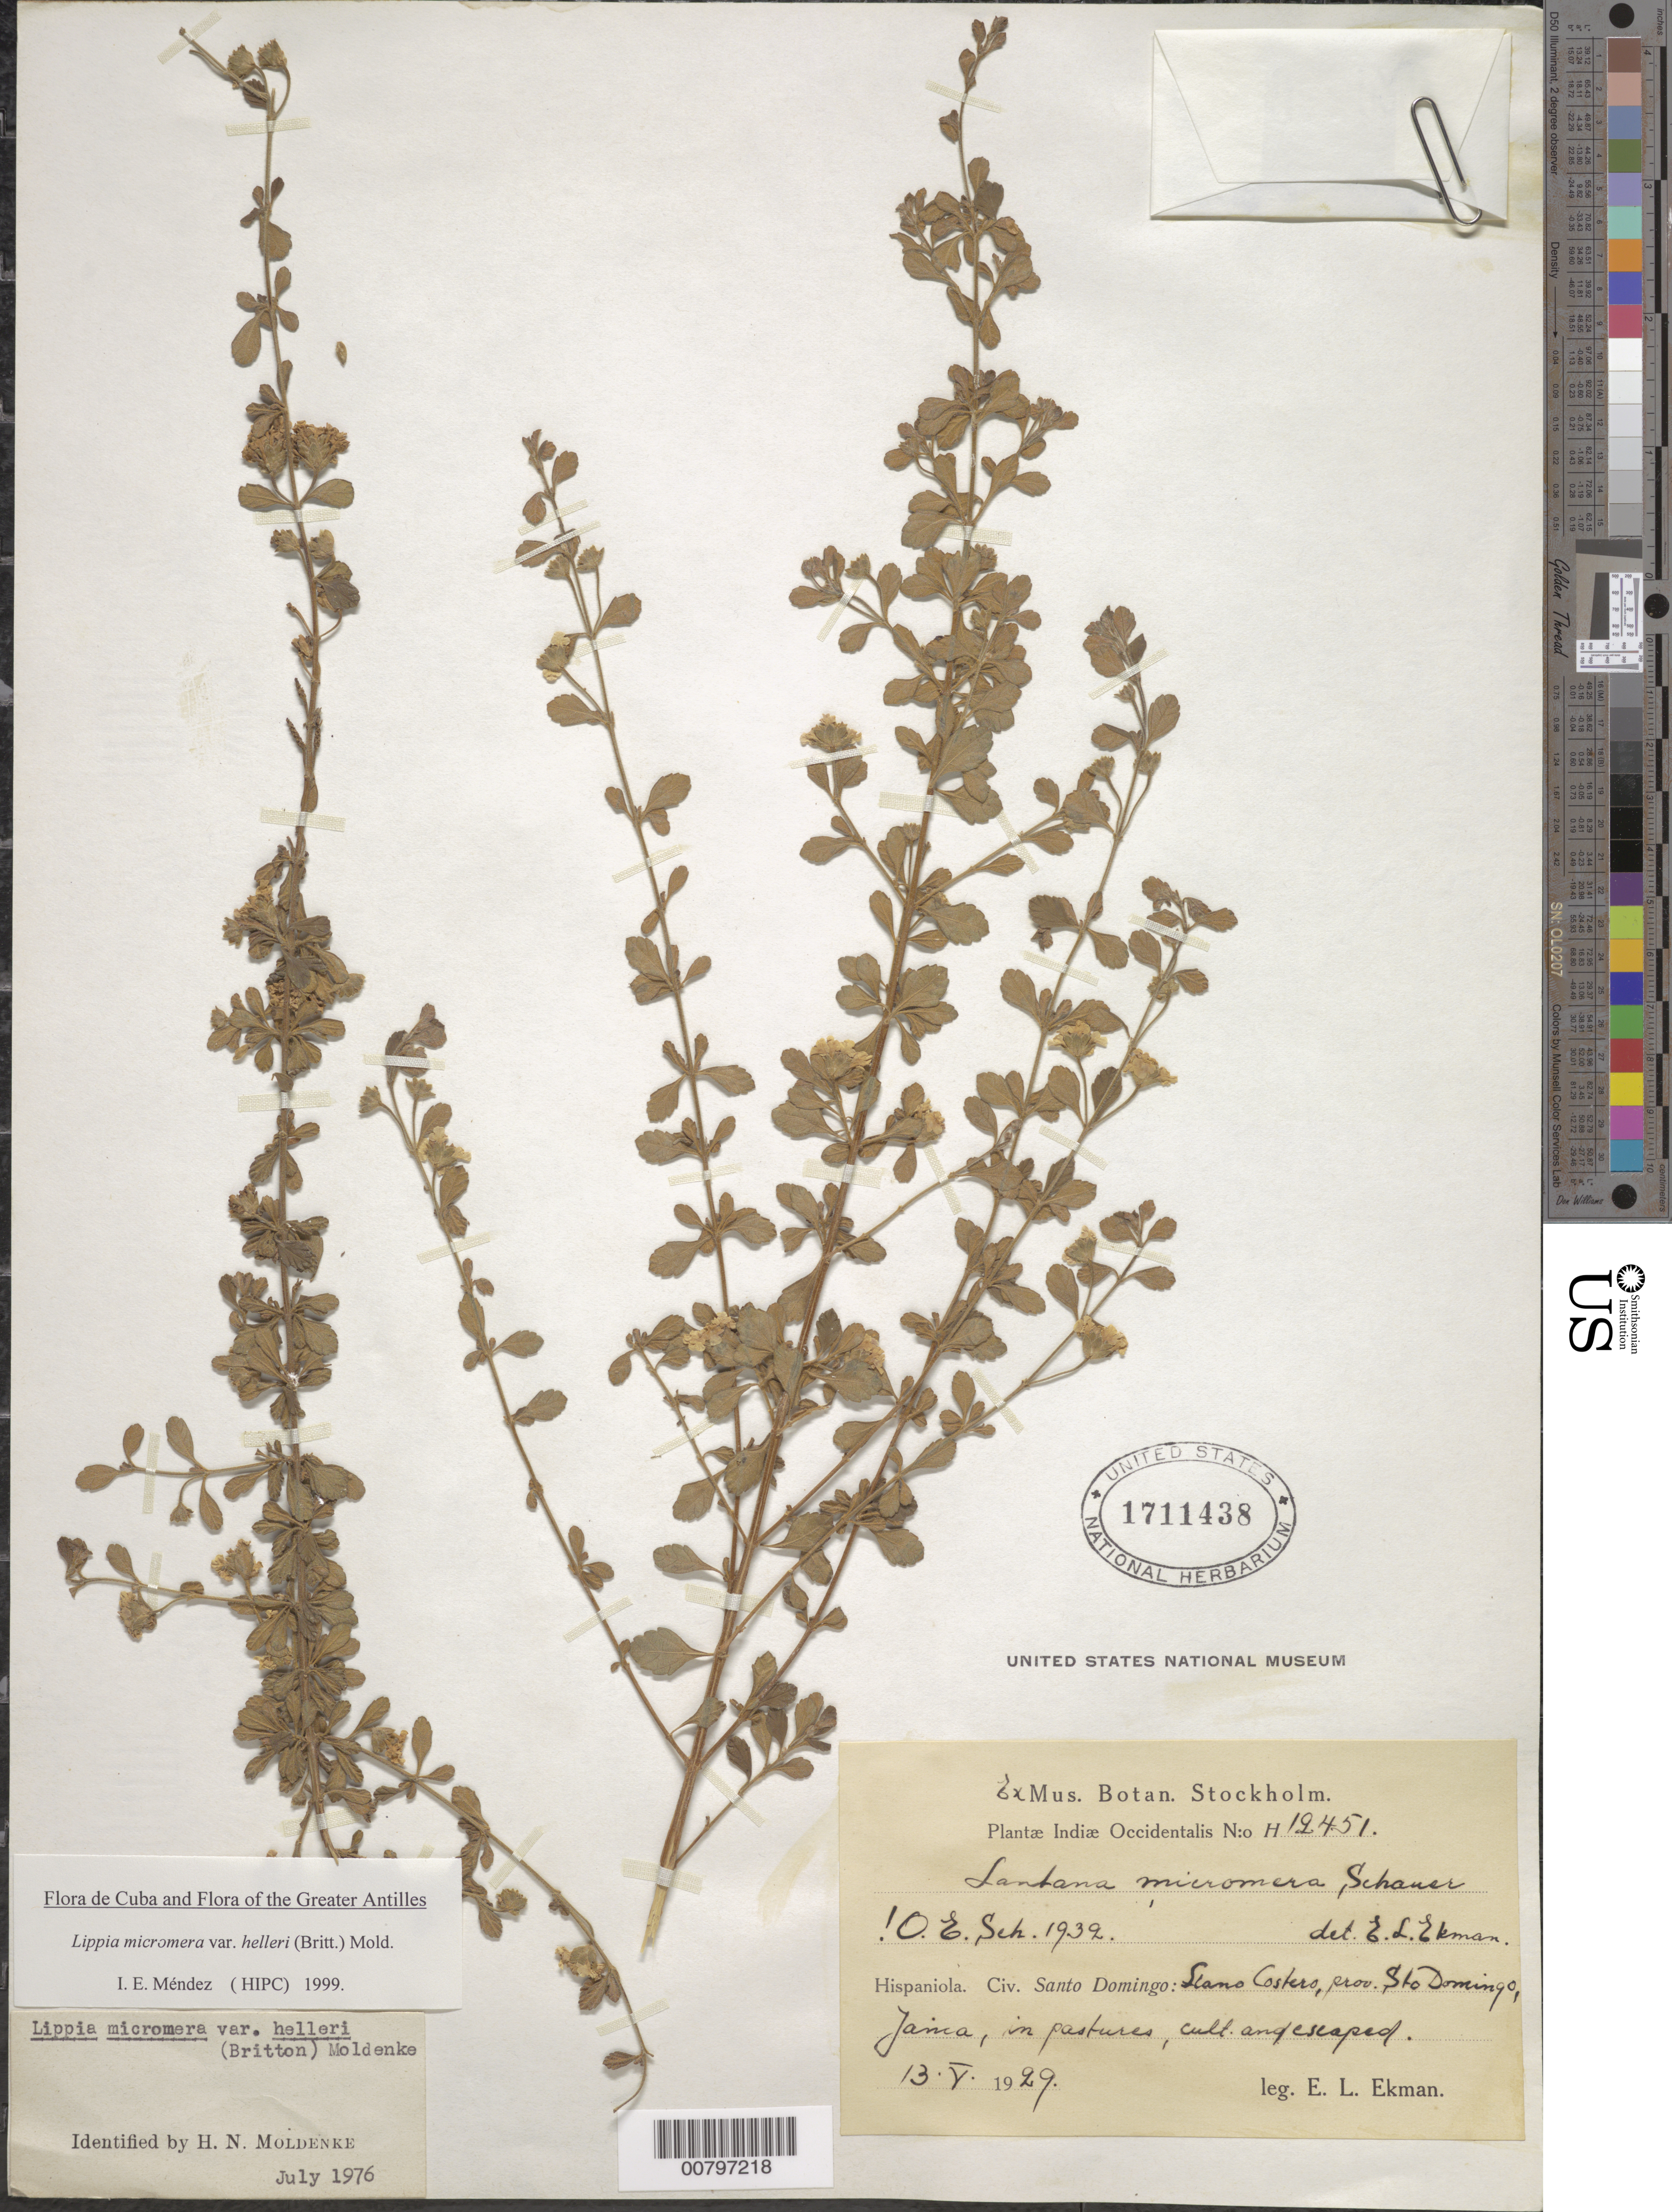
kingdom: Plantae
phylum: Tracheophyta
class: Magnoliopsida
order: Lamiales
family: Verbenaceae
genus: Lippia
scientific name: Lippia micromera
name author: Schauer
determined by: Méndez, Isidro E., (HIPC)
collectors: E. L. Ekman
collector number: H 19451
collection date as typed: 13 May 1929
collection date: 1929-05-13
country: Dominican Republic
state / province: Distrito Nacional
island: Hispaniola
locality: Llano Costero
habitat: In pastures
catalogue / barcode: US 1711438